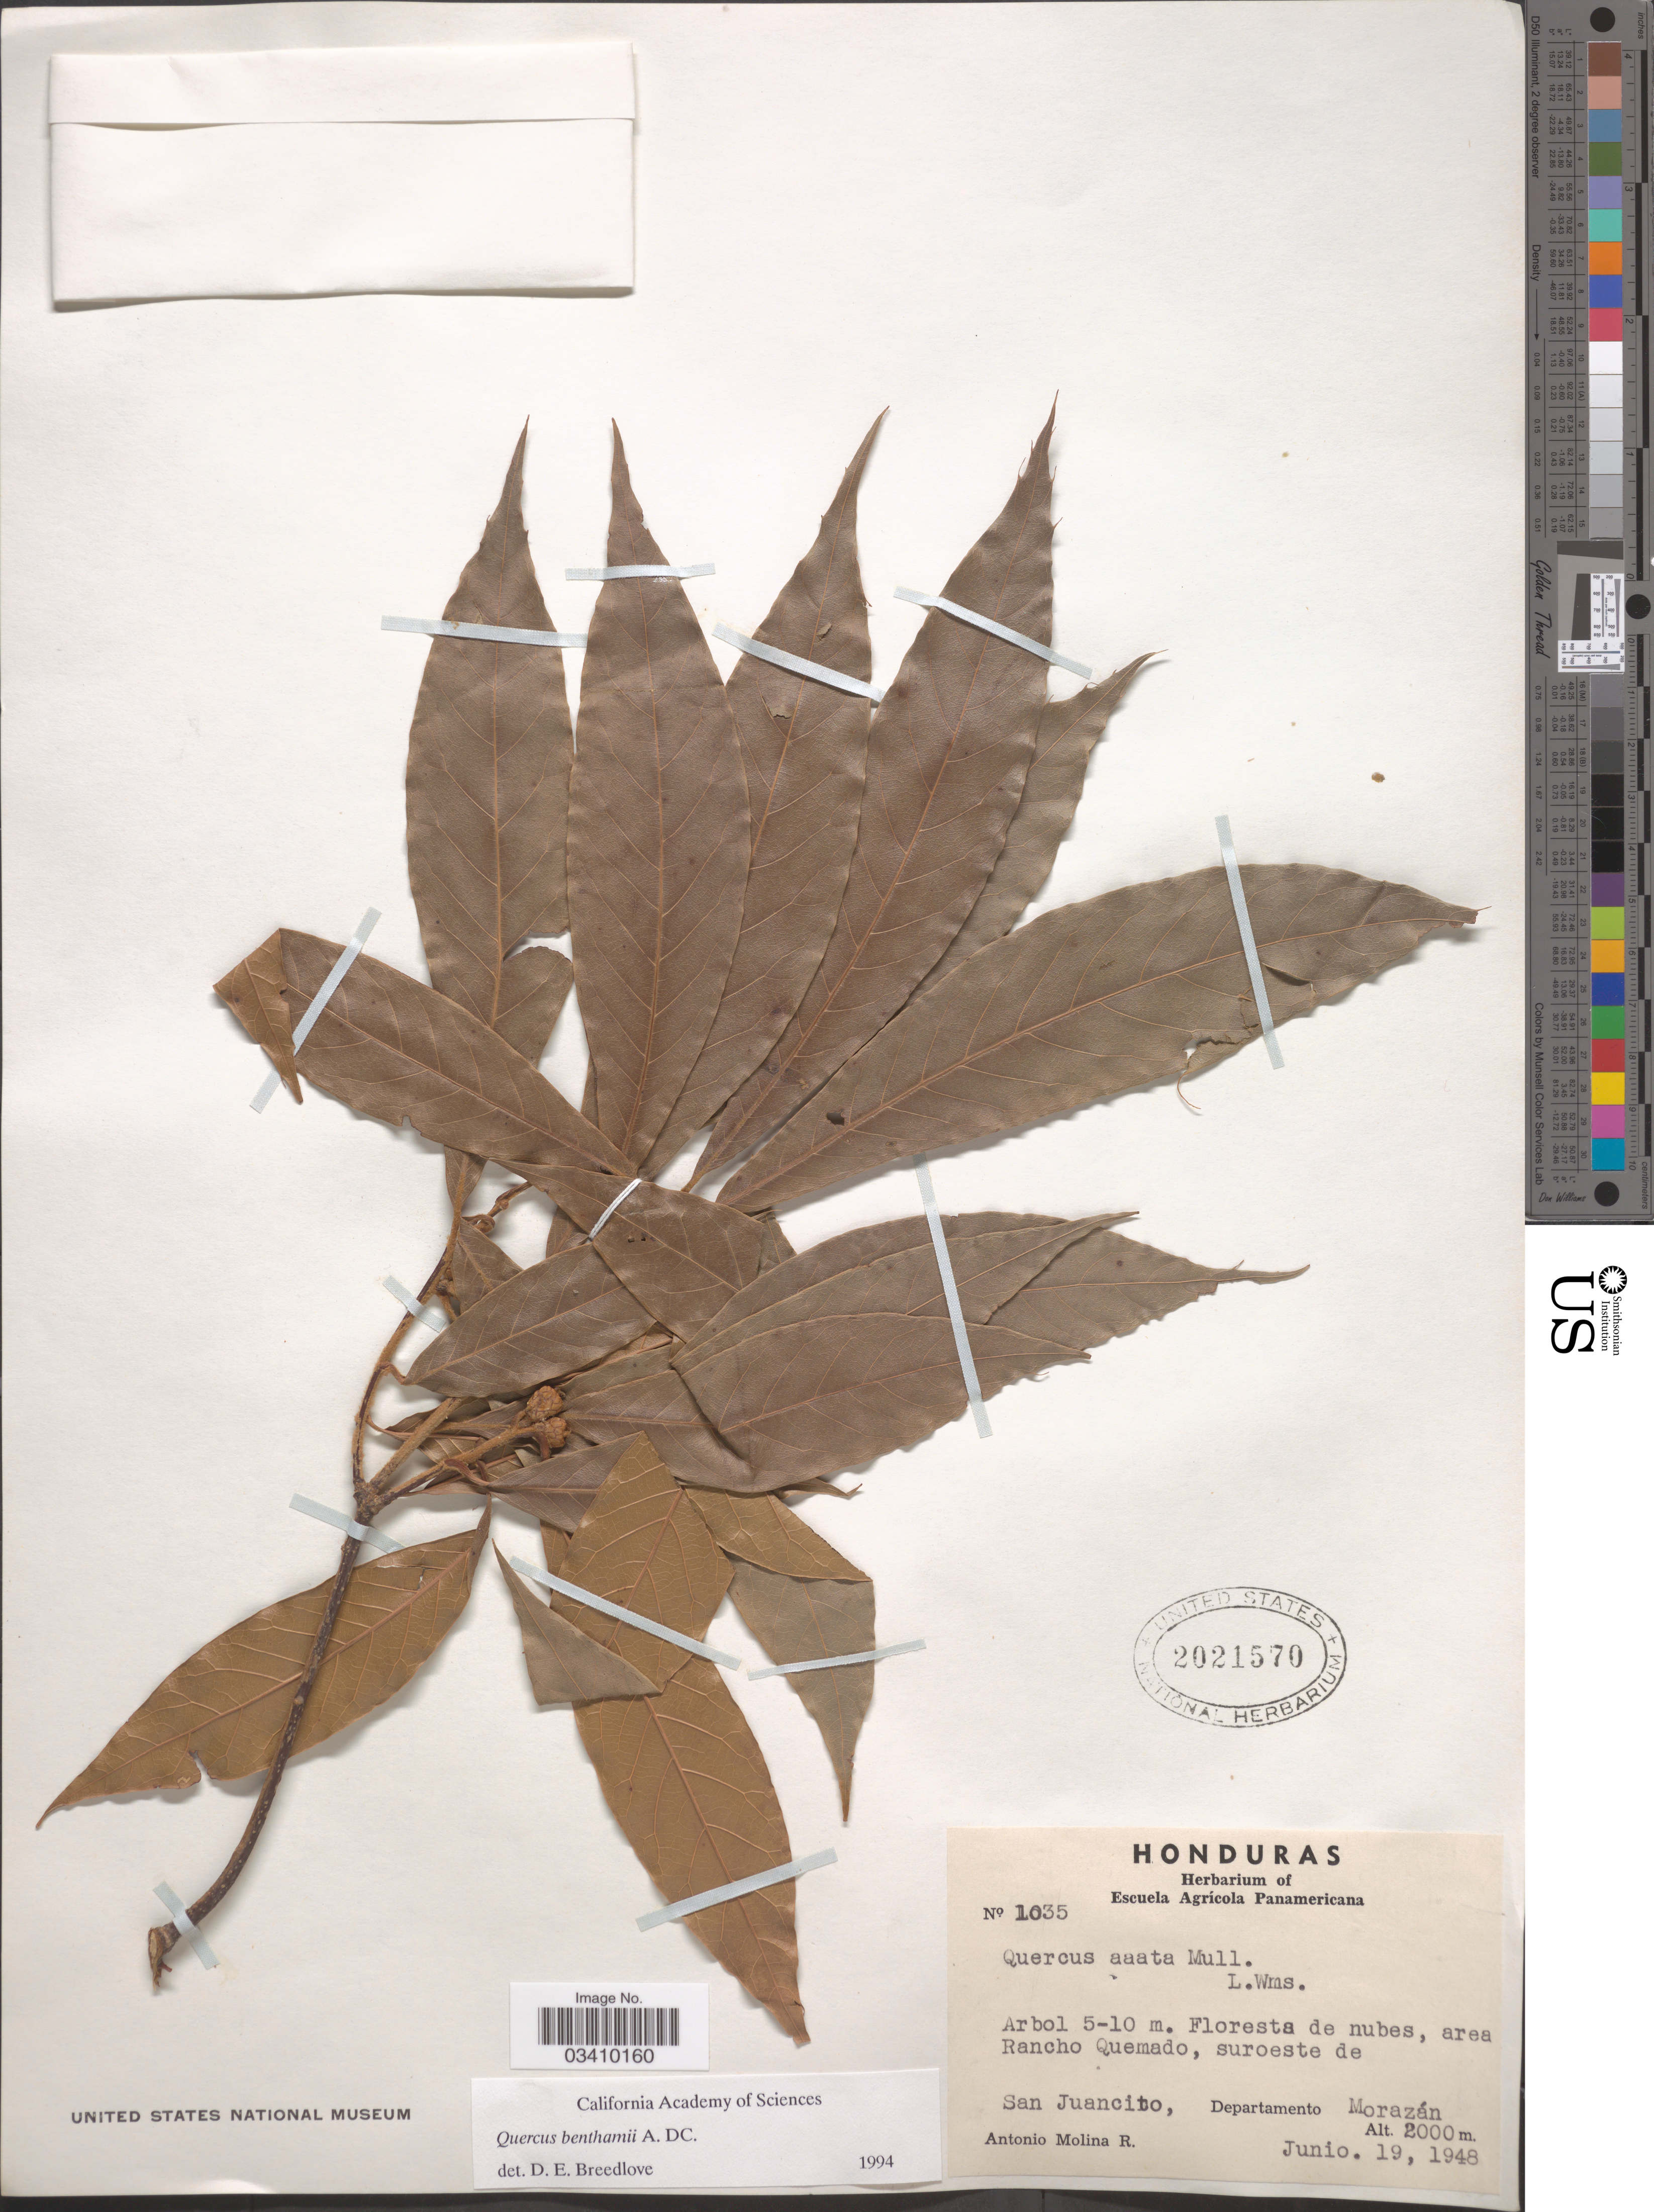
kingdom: Plantae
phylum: Tracheophyta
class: Magnoliopsida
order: Fagales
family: Fagaceae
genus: Quercus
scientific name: Quercus benthamii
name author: A. DC.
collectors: A. Molina R.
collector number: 1035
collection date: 1948-06-19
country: Honduras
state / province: Fco. Morazán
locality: Floresta de nubes, area Rancho Quemado, suroeste de San Juancito, Departamento Morazán.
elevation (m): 2000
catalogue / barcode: US 2021570